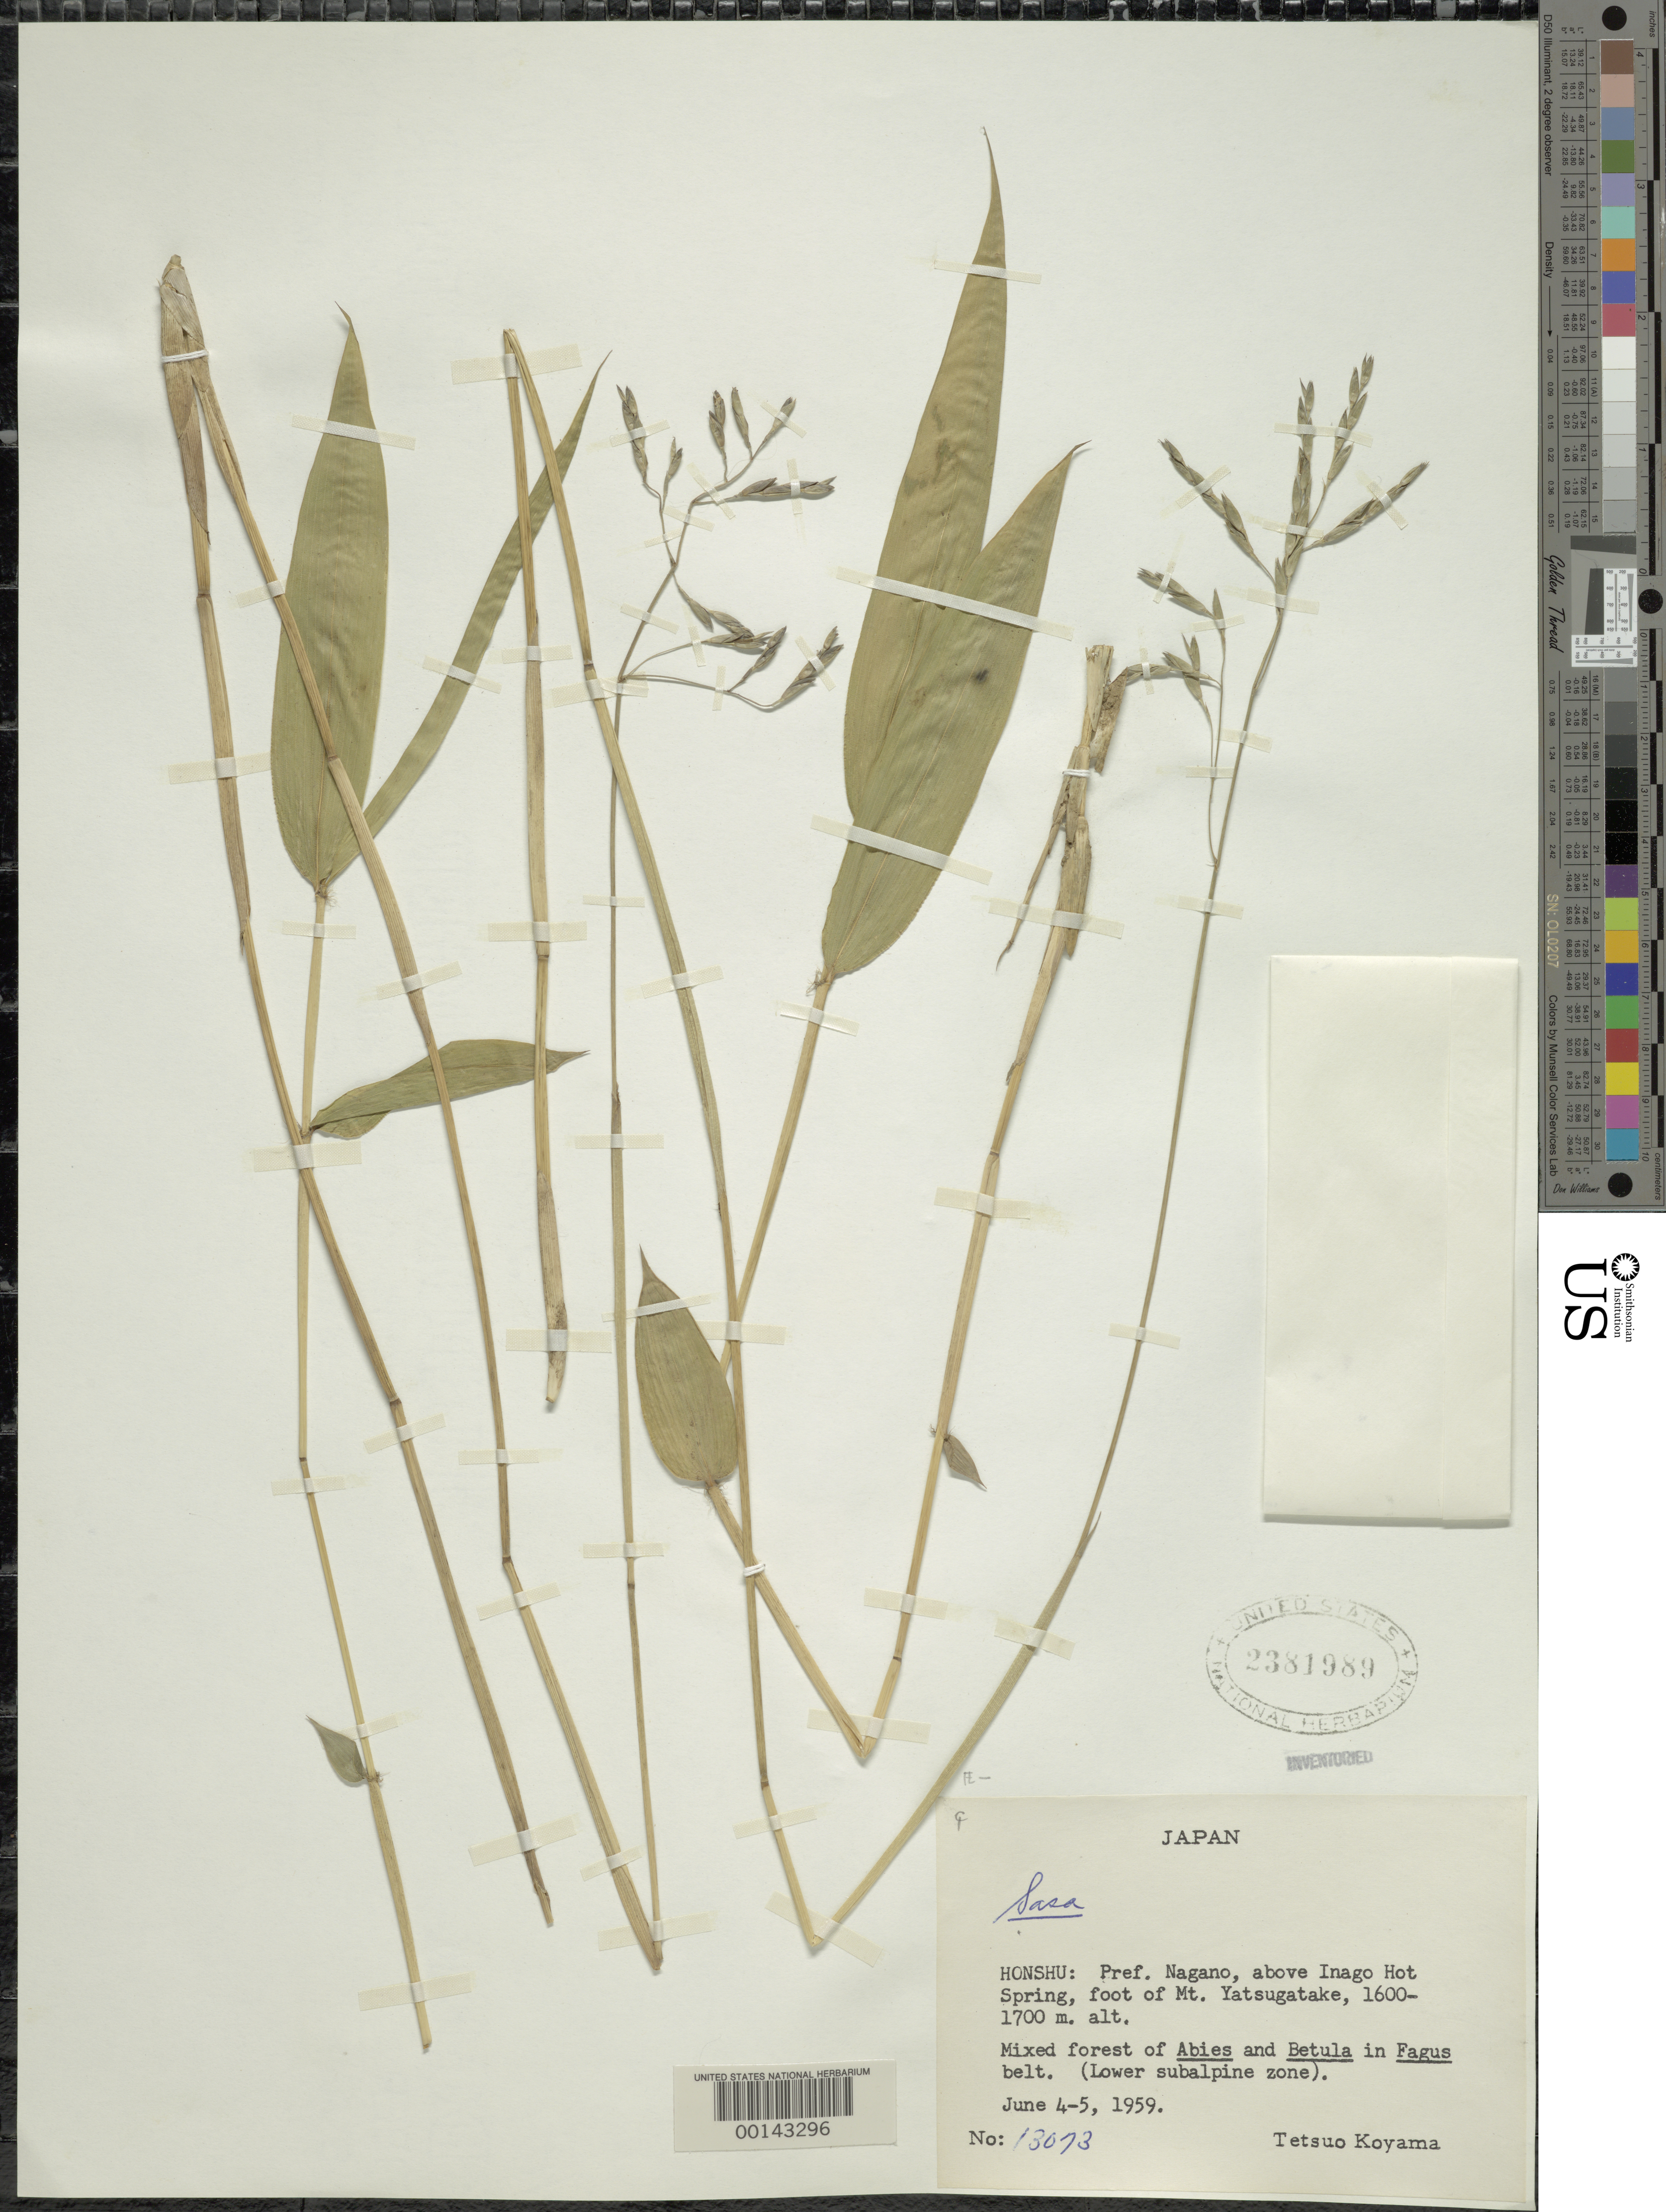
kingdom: Plantae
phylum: Tracheophyta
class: Liliopsida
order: Poales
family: Poaceae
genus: Sasa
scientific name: Sasa sp.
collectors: T. Koyama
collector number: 13073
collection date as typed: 04 Jun 1959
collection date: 1959-06-04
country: Japan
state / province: Nagano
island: Honshu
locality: Inago hot spring, mt. yatsugatake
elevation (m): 1600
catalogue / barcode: US 2381989